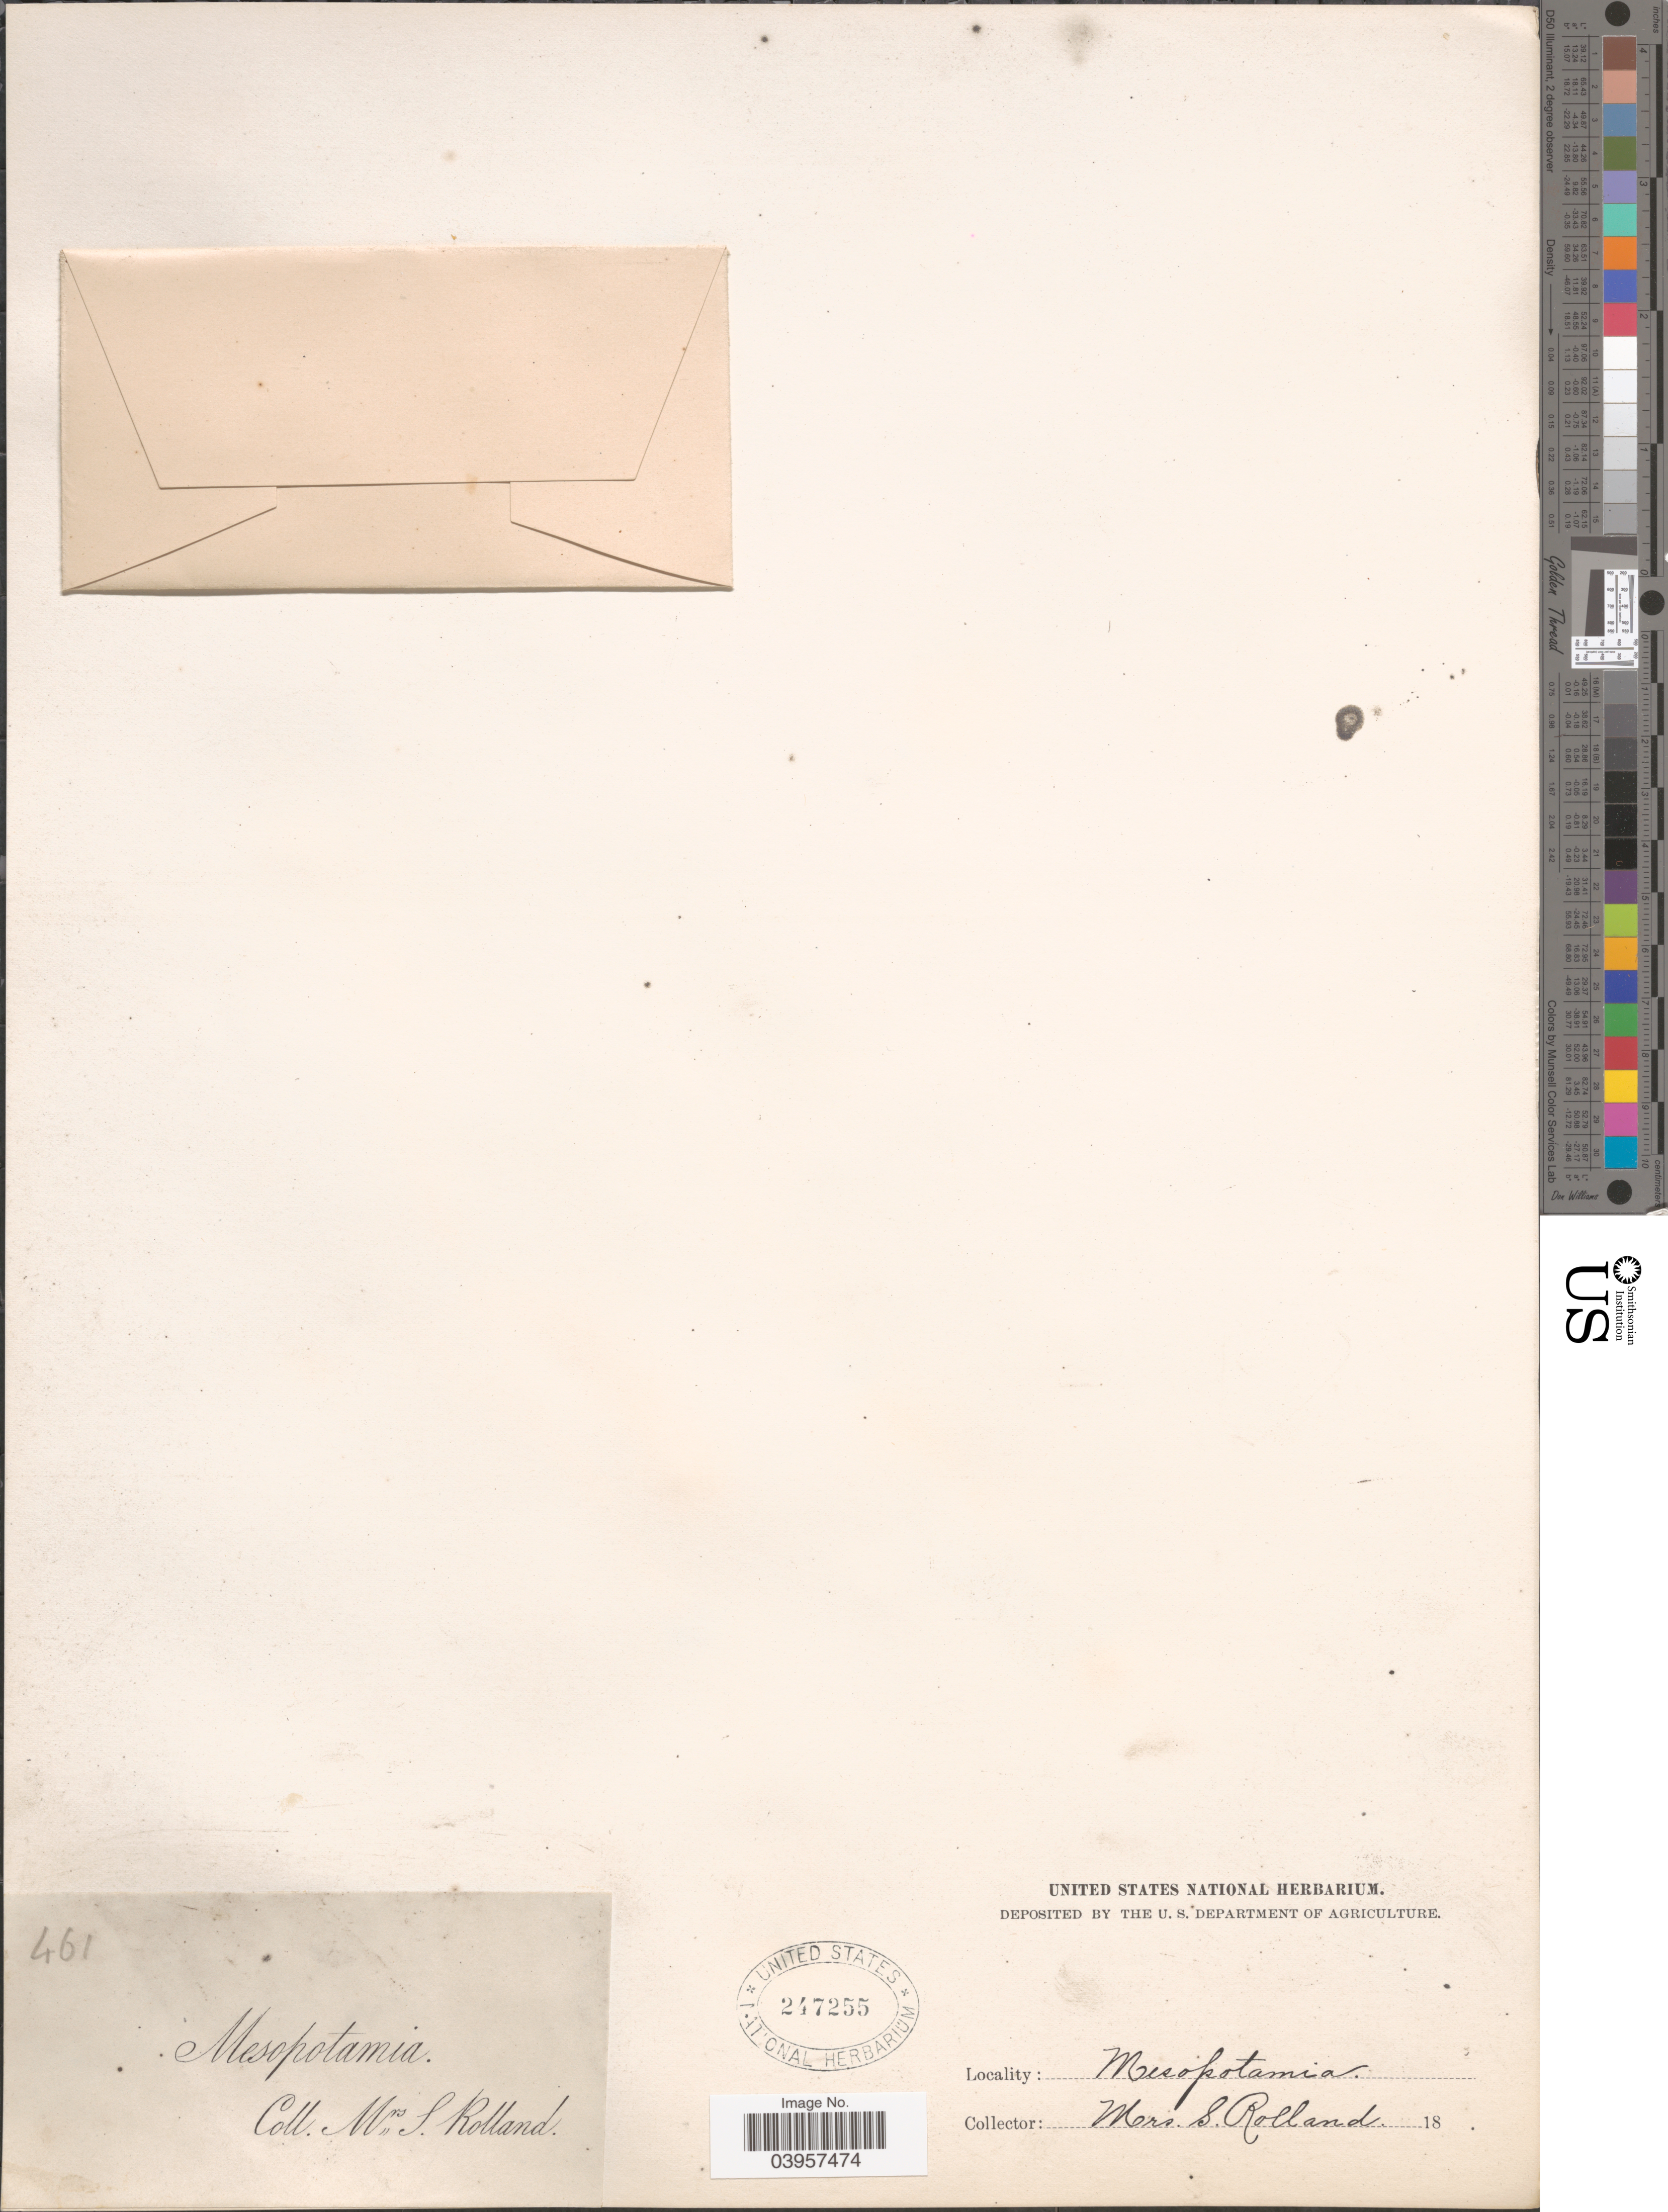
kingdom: Plantae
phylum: Tracheophyta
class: Liliopsida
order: Asparagales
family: Amaryllidaceae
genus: Allium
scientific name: Allium sp.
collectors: S. Rolland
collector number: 461?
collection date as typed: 18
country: Turkey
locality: Mesopotamia.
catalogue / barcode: US 247255